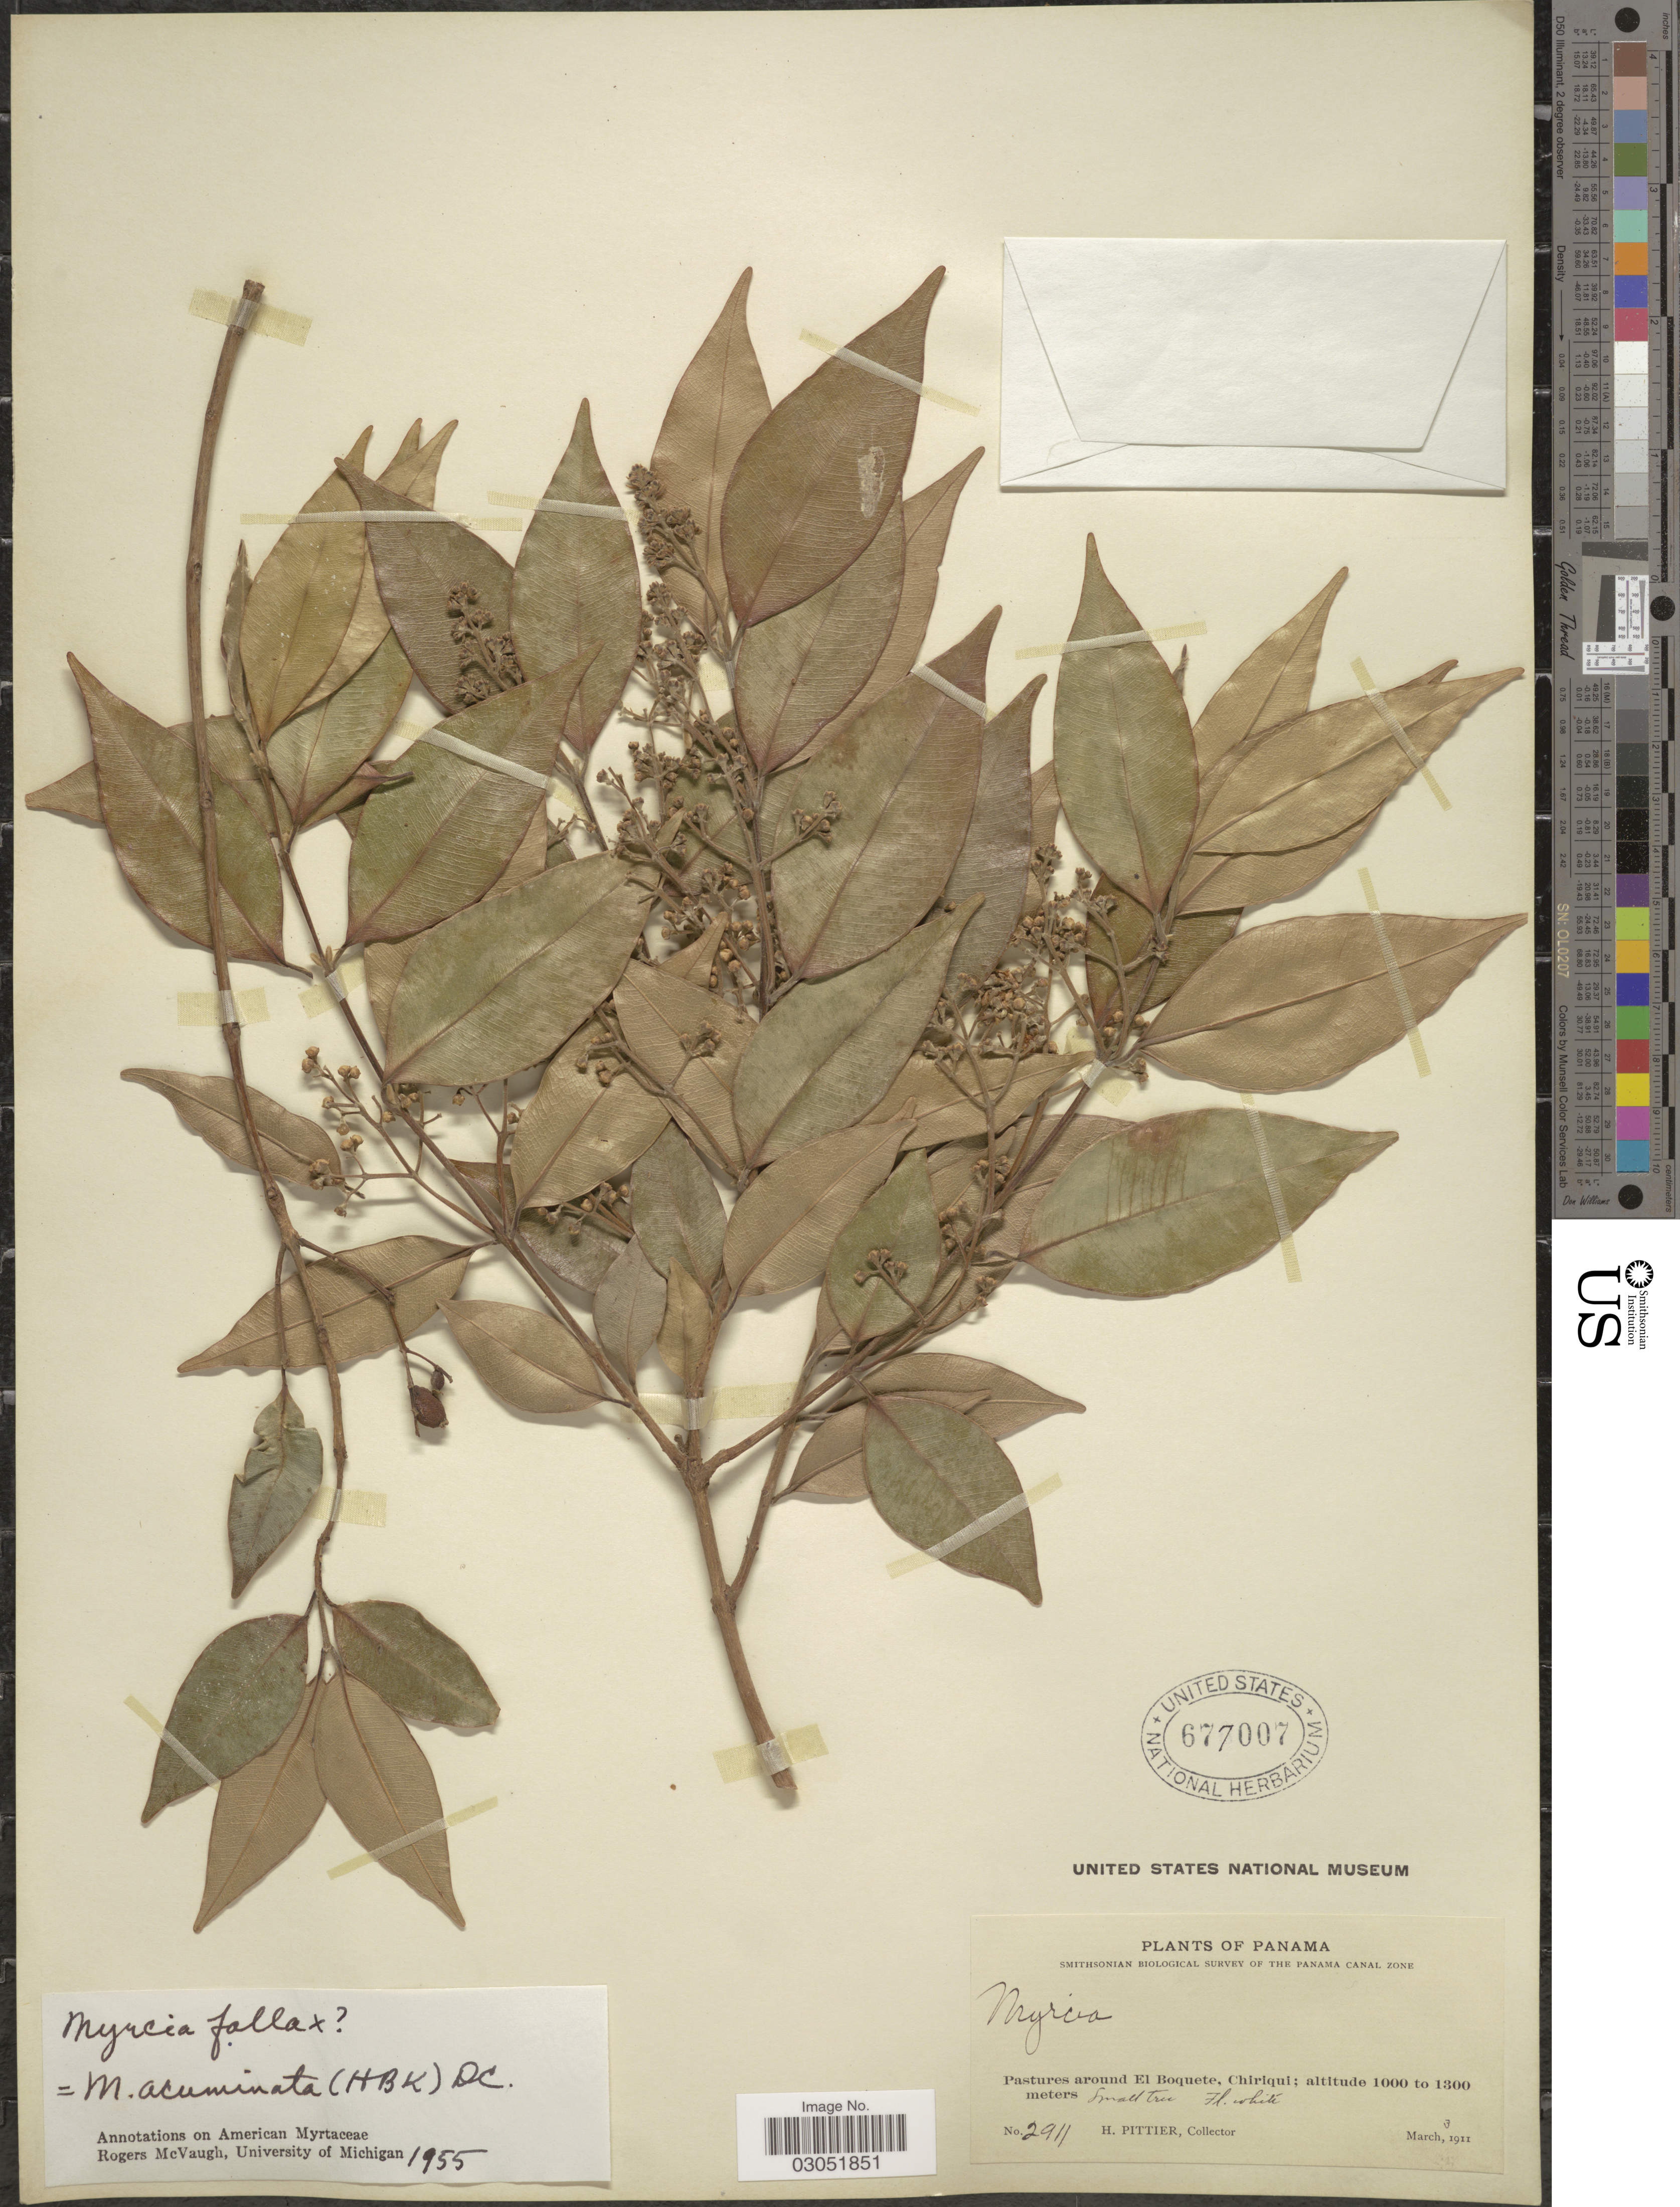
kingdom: Plantae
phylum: Tracheophyta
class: Magnoliopsida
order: Myrtales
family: Myrtaceae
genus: Myrcia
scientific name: Myrcia fallax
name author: (Rich.) DC.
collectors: H. F. Pittier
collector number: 2911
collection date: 1911-03-03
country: Panama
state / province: Chiriqui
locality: Pastures around El Boquete.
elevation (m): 1000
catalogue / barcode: US 677007